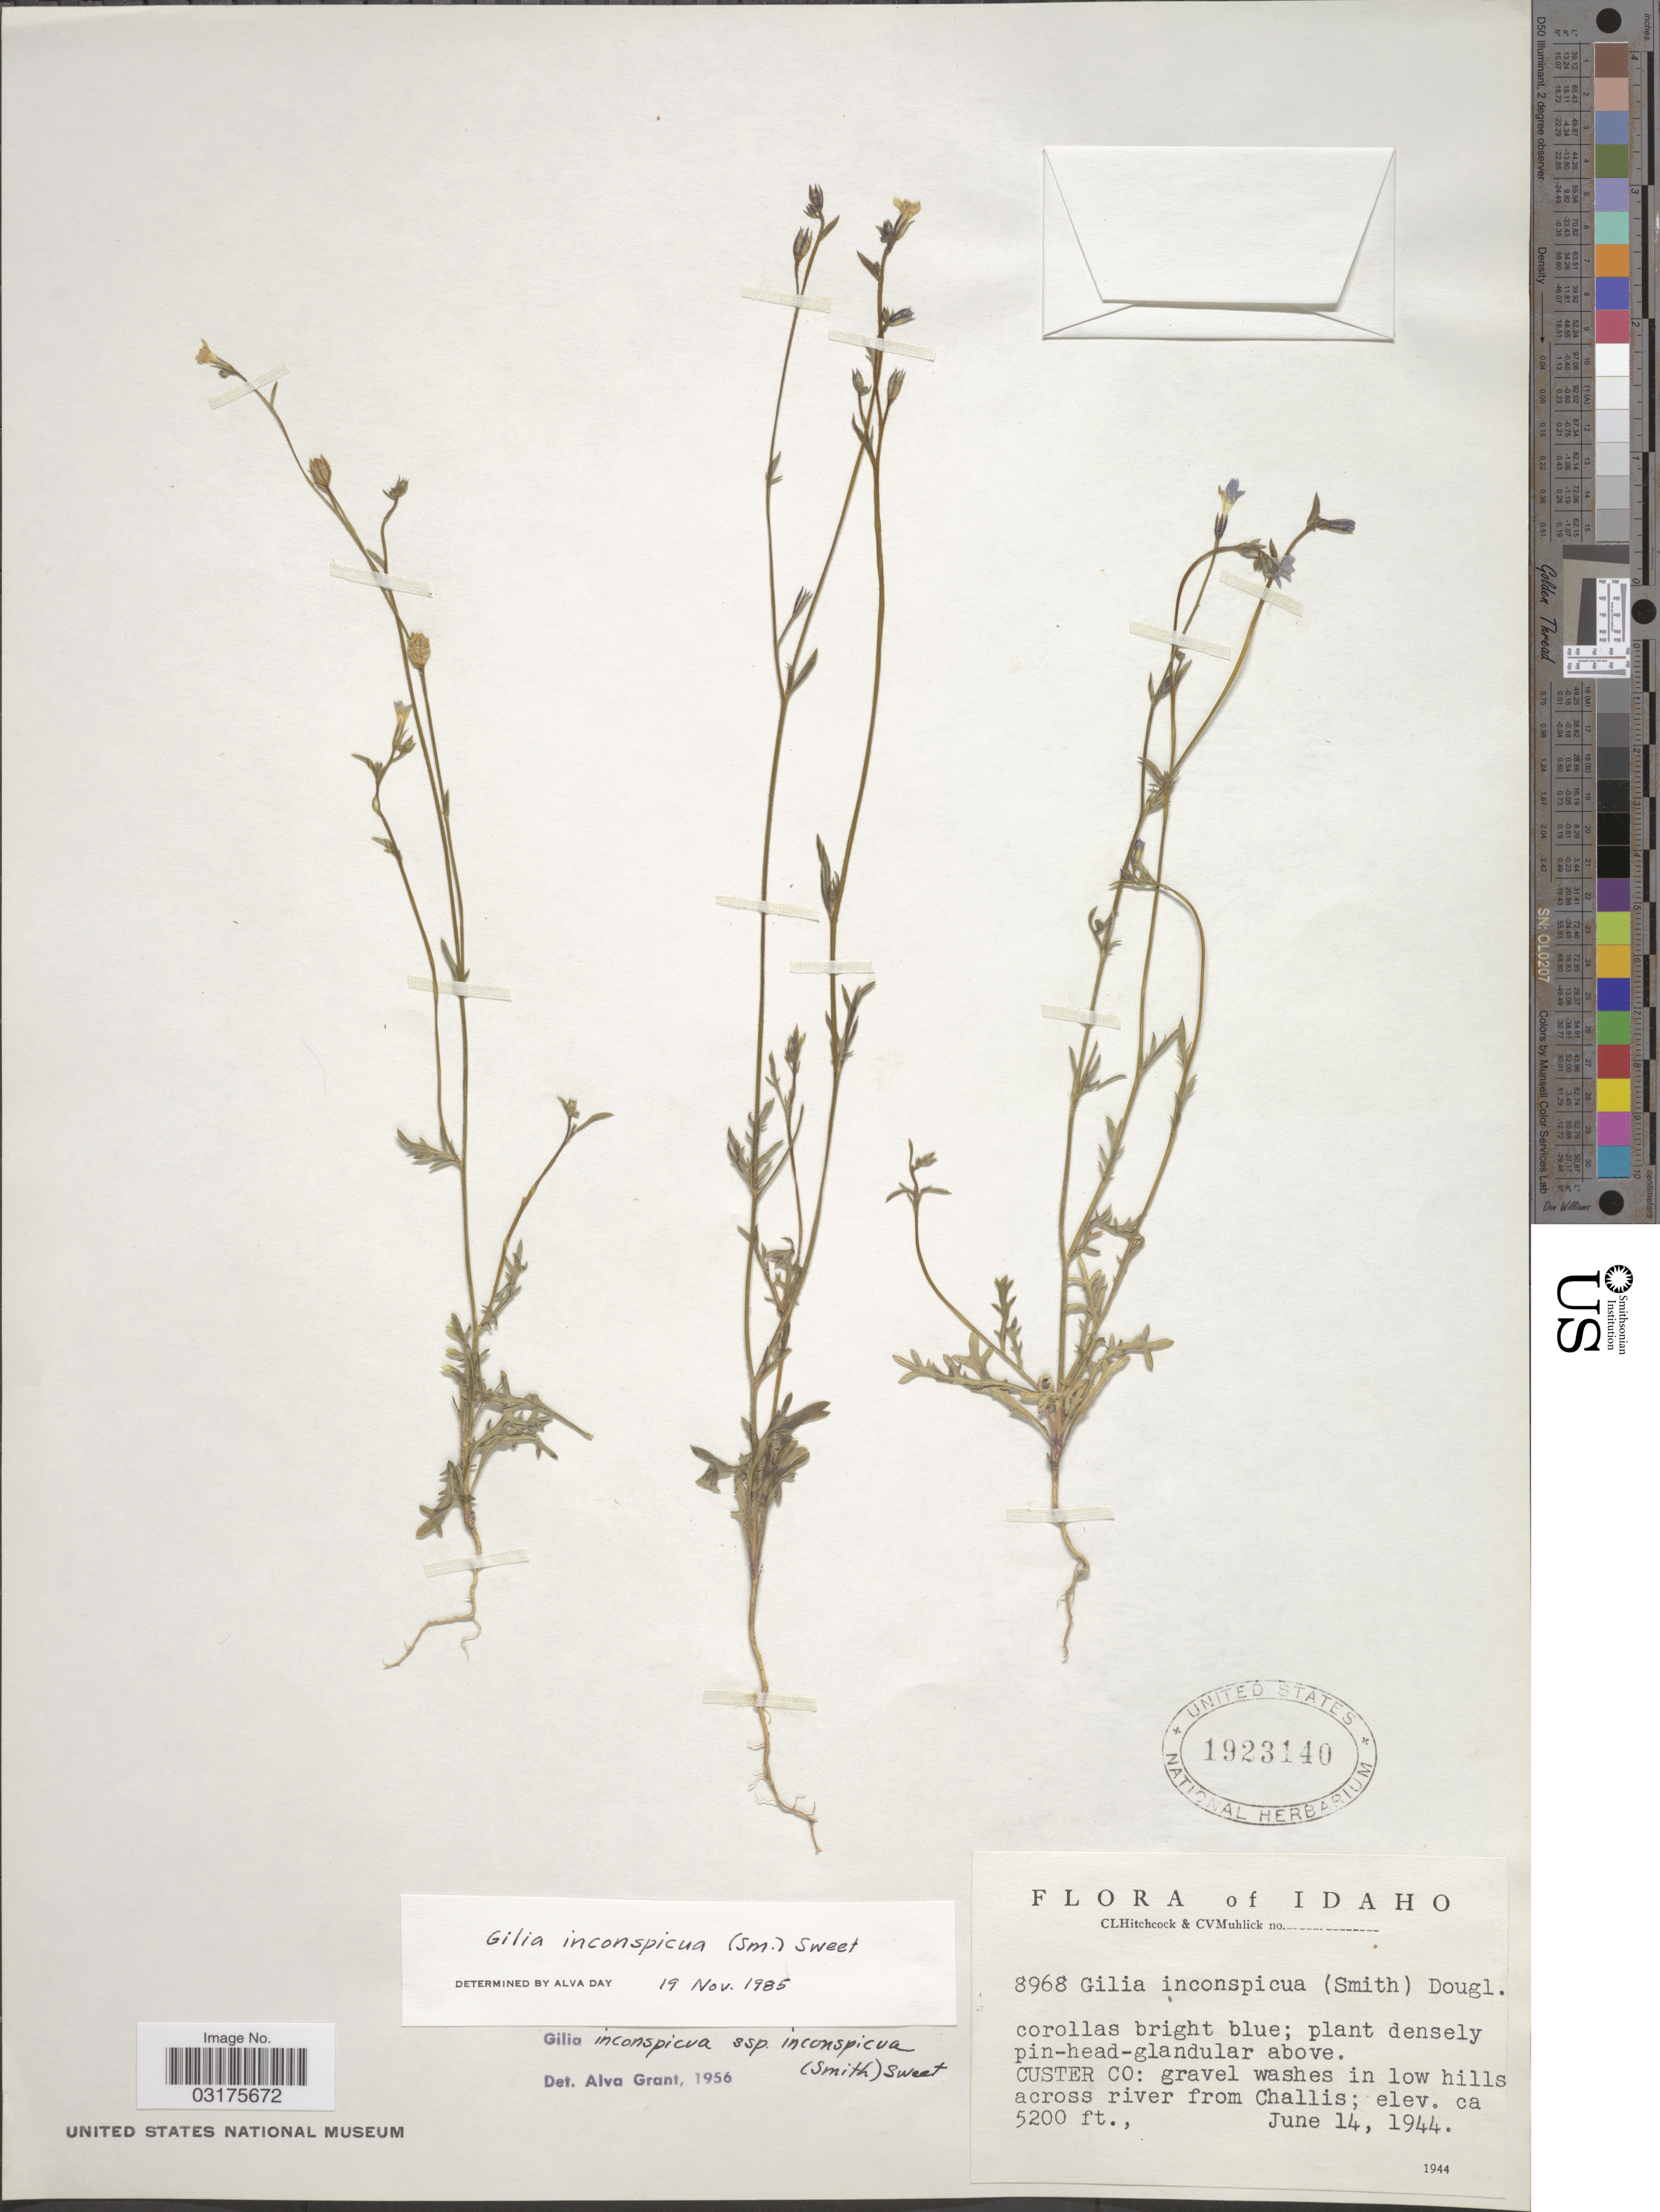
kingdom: Plantae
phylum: Tracheophyta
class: Magnoliopsida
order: Ericales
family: Polemoniaceae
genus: Gilia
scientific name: Gilia inconspicua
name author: (Sm.) Sweet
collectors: C. L. Hitchcock & C. V. Muhlick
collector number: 8968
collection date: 1944-06-14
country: United States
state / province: Idaho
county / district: Custer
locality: gravel washes in low hills across river from Challis.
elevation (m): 1585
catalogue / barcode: US 1923140